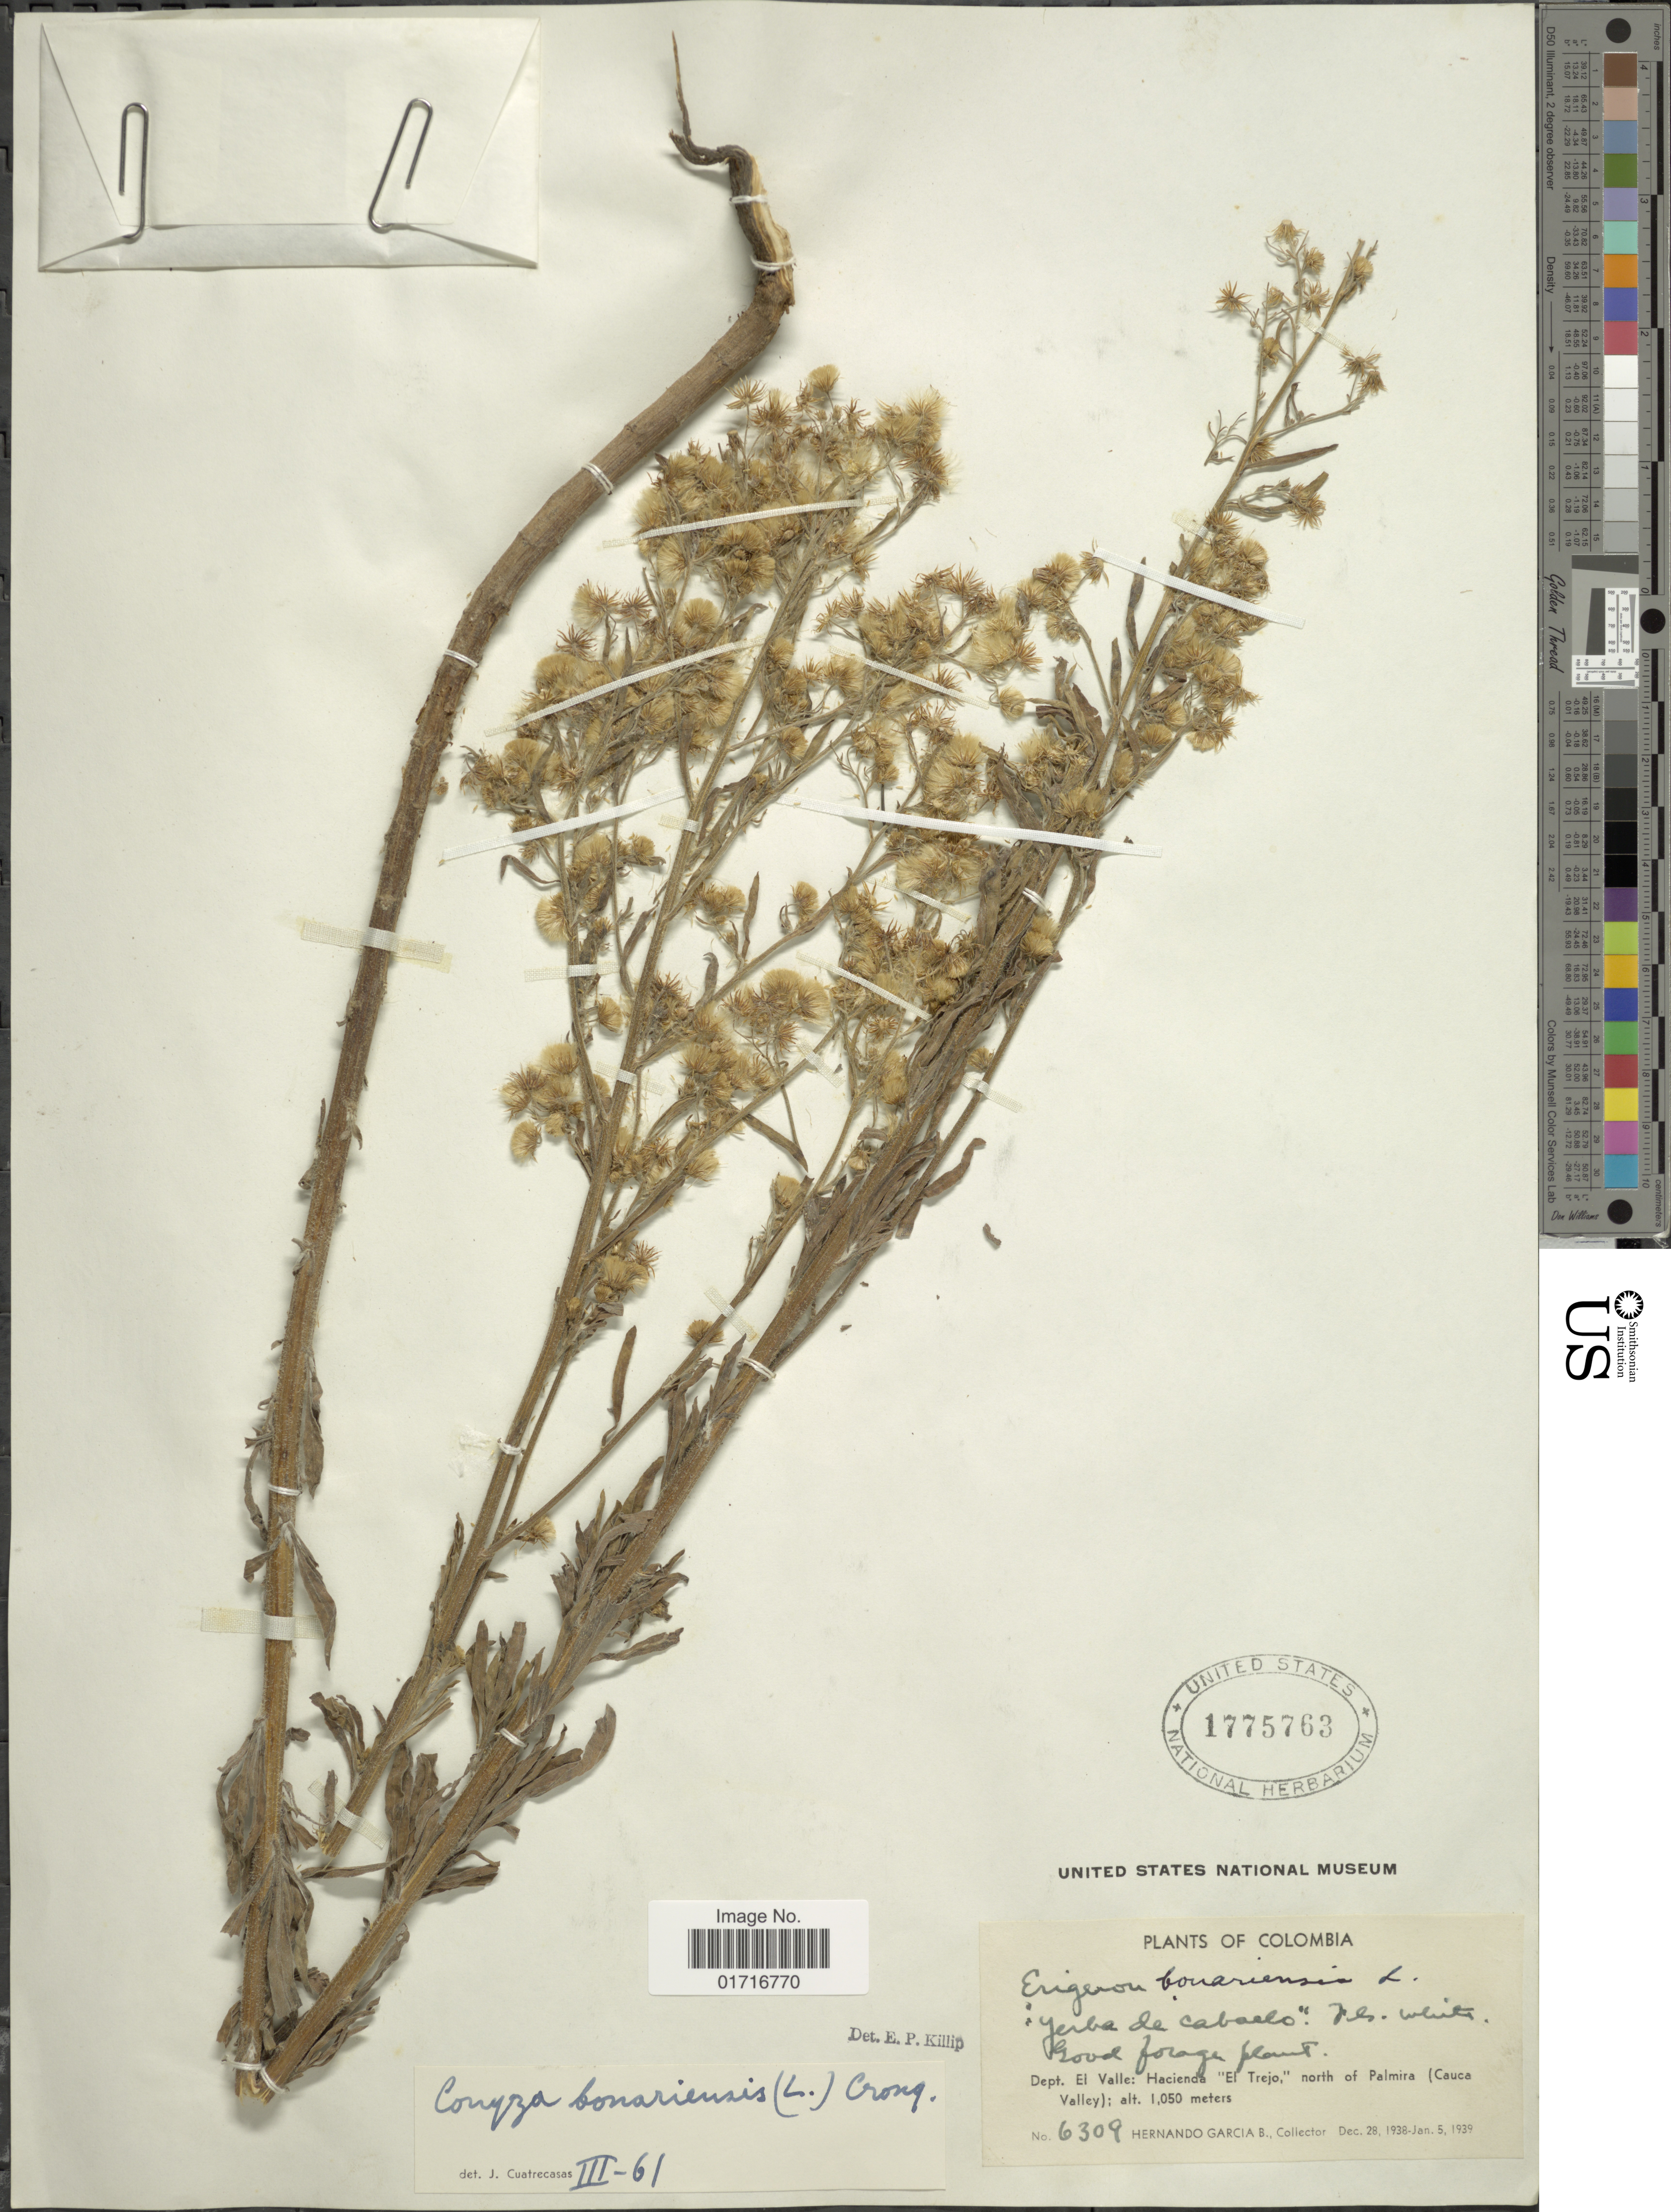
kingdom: Plantae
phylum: Tracheophyta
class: Magnoliopsida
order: Asterales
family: Asteraceae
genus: Conyza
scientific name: Conyza bonariensis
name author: (L.) Cronq.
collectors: H. García Barriga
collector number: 6309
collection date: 1938-12-28/1939-01-05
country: Colombia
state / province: Valle del Cauca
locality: Dept. El Valle: Hacienda El Trejo, north of Palmira (Cauca Valley).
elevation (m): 1050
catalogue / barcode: US 1775763